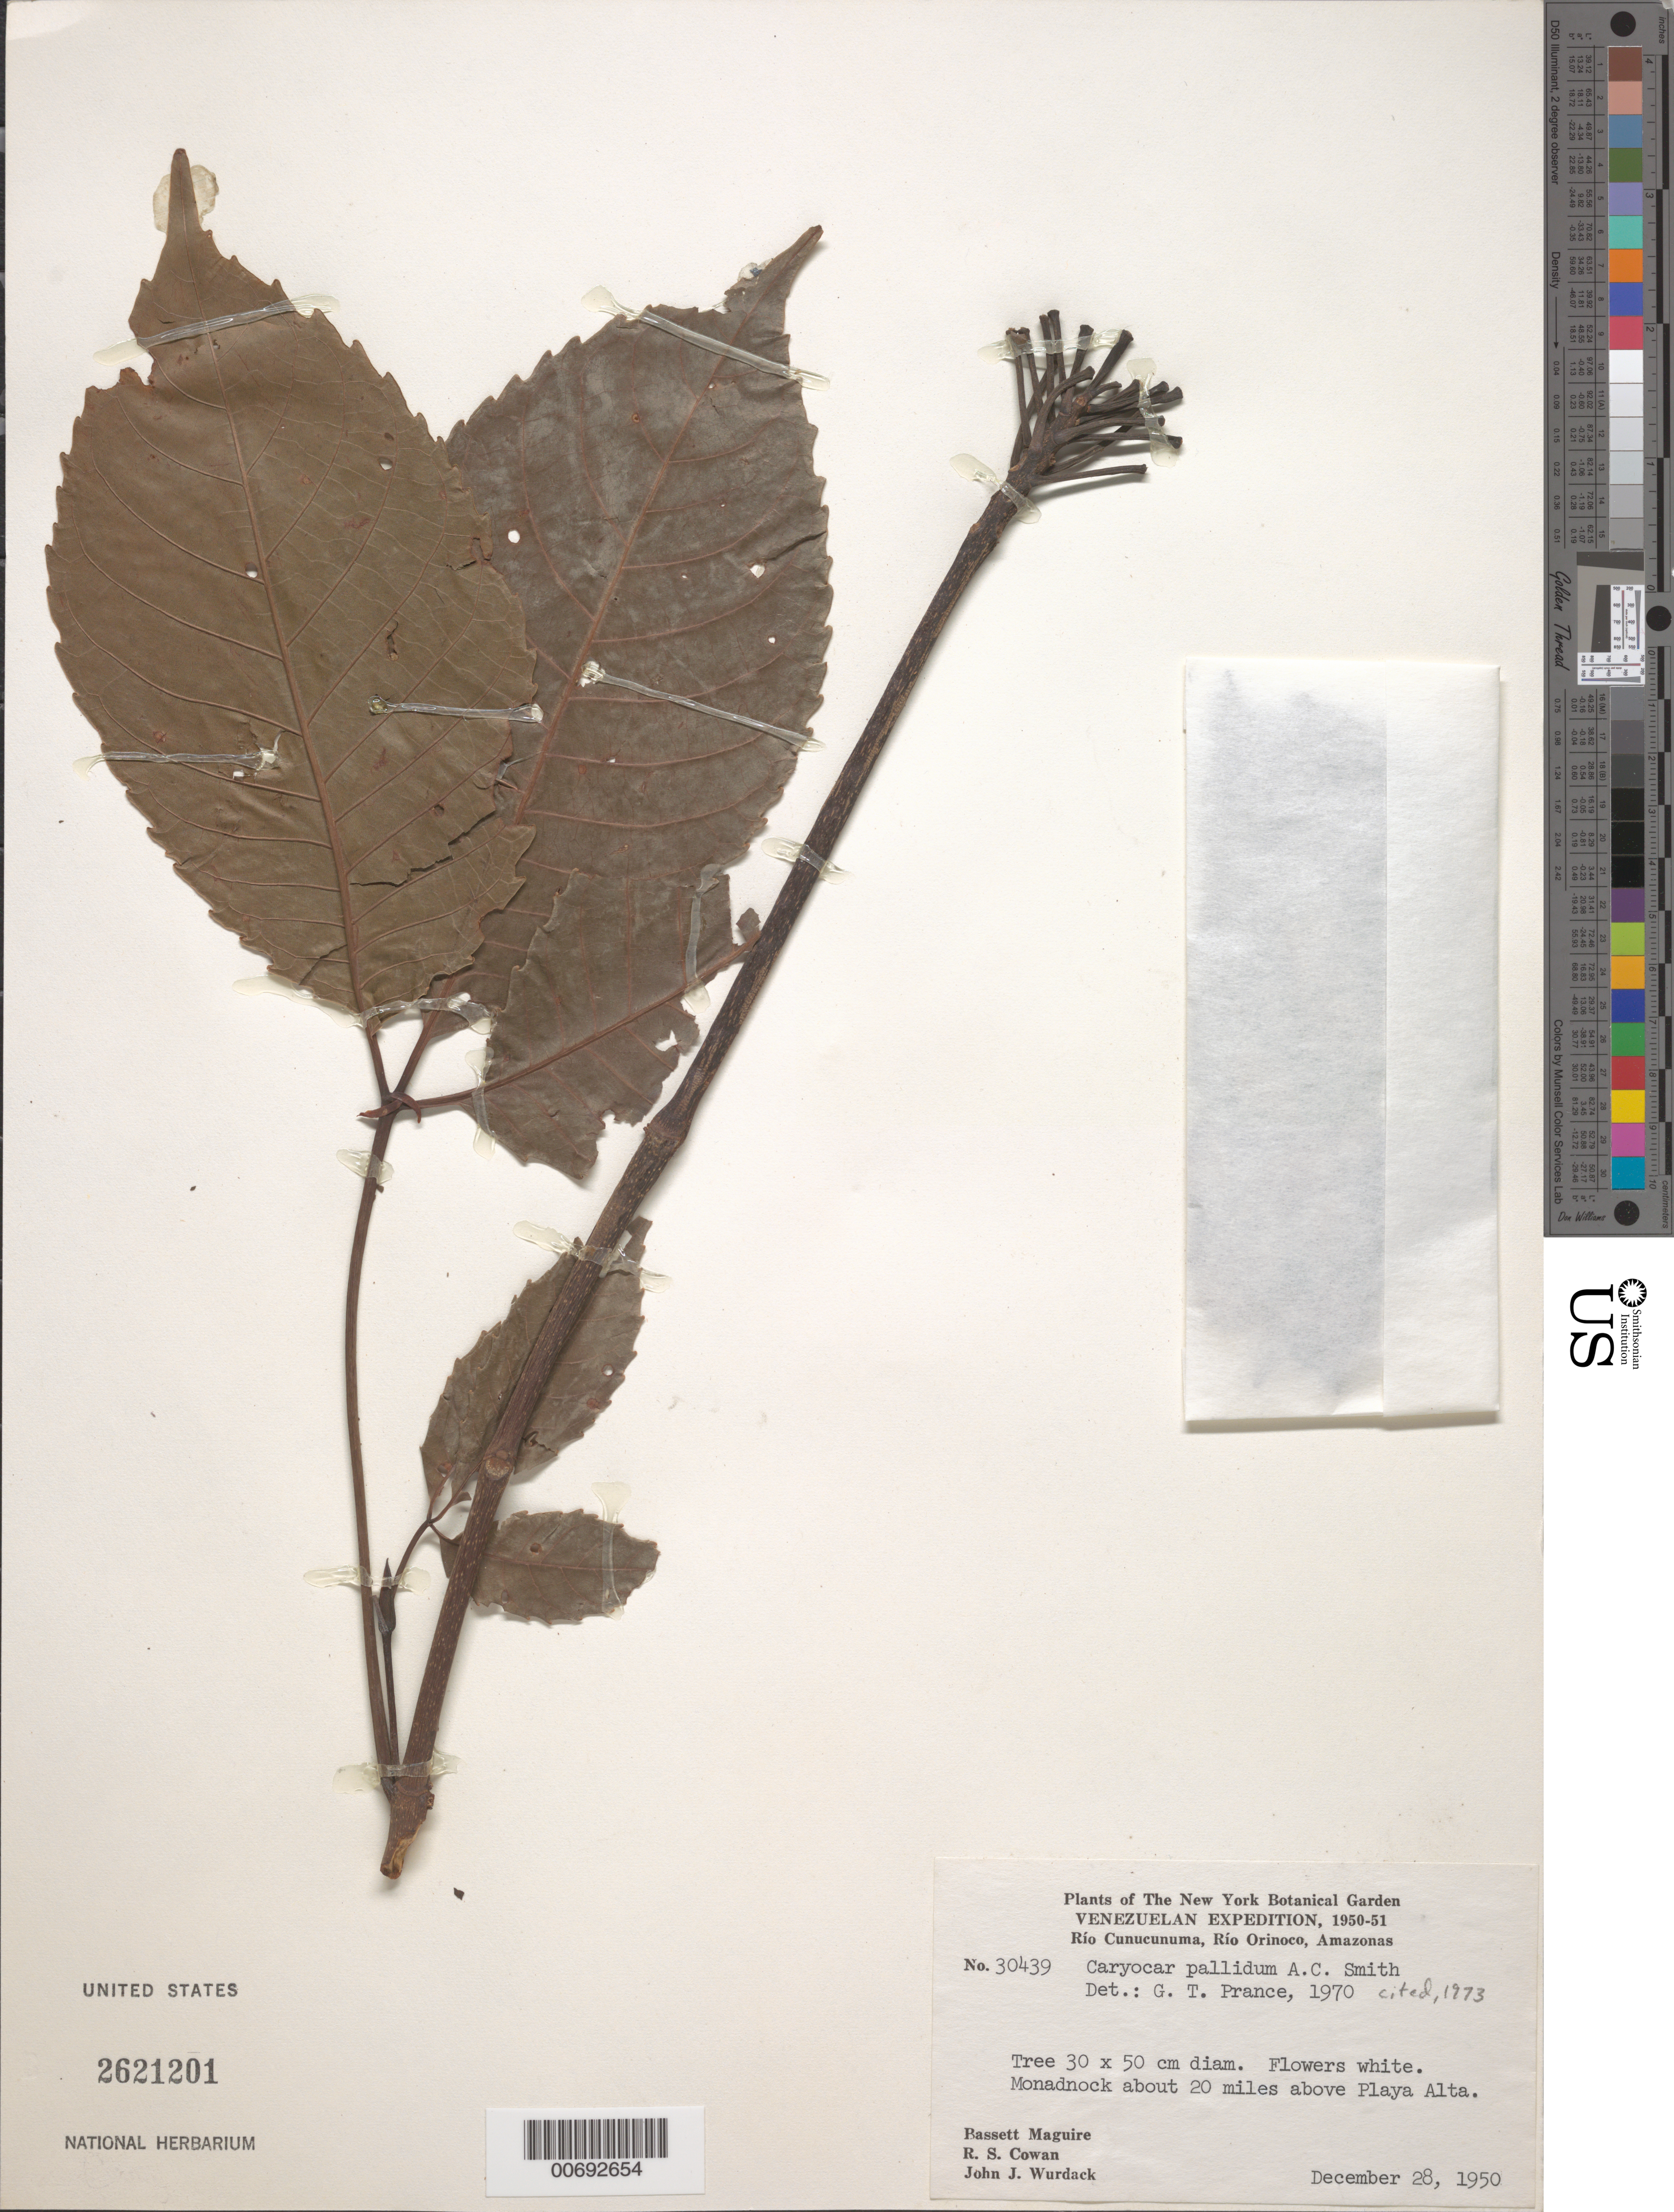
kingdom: Plantae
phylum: Tracheophyta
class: Magnoliopsida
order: Malpighiales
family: Caryocaraceae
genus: Caryocar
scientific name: Caryocar pallidum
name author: A.C. Sm.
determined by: Prance, G. T.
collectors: B. Maguire, R. S. Cowan & J. J. Wurdack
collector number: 30439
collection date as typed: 28-Dec-50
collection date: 1950-12-28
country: Venezuela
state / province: Amazonas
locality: Monadnock, 20 mi. above Playa Alta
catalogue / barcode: US 2621201